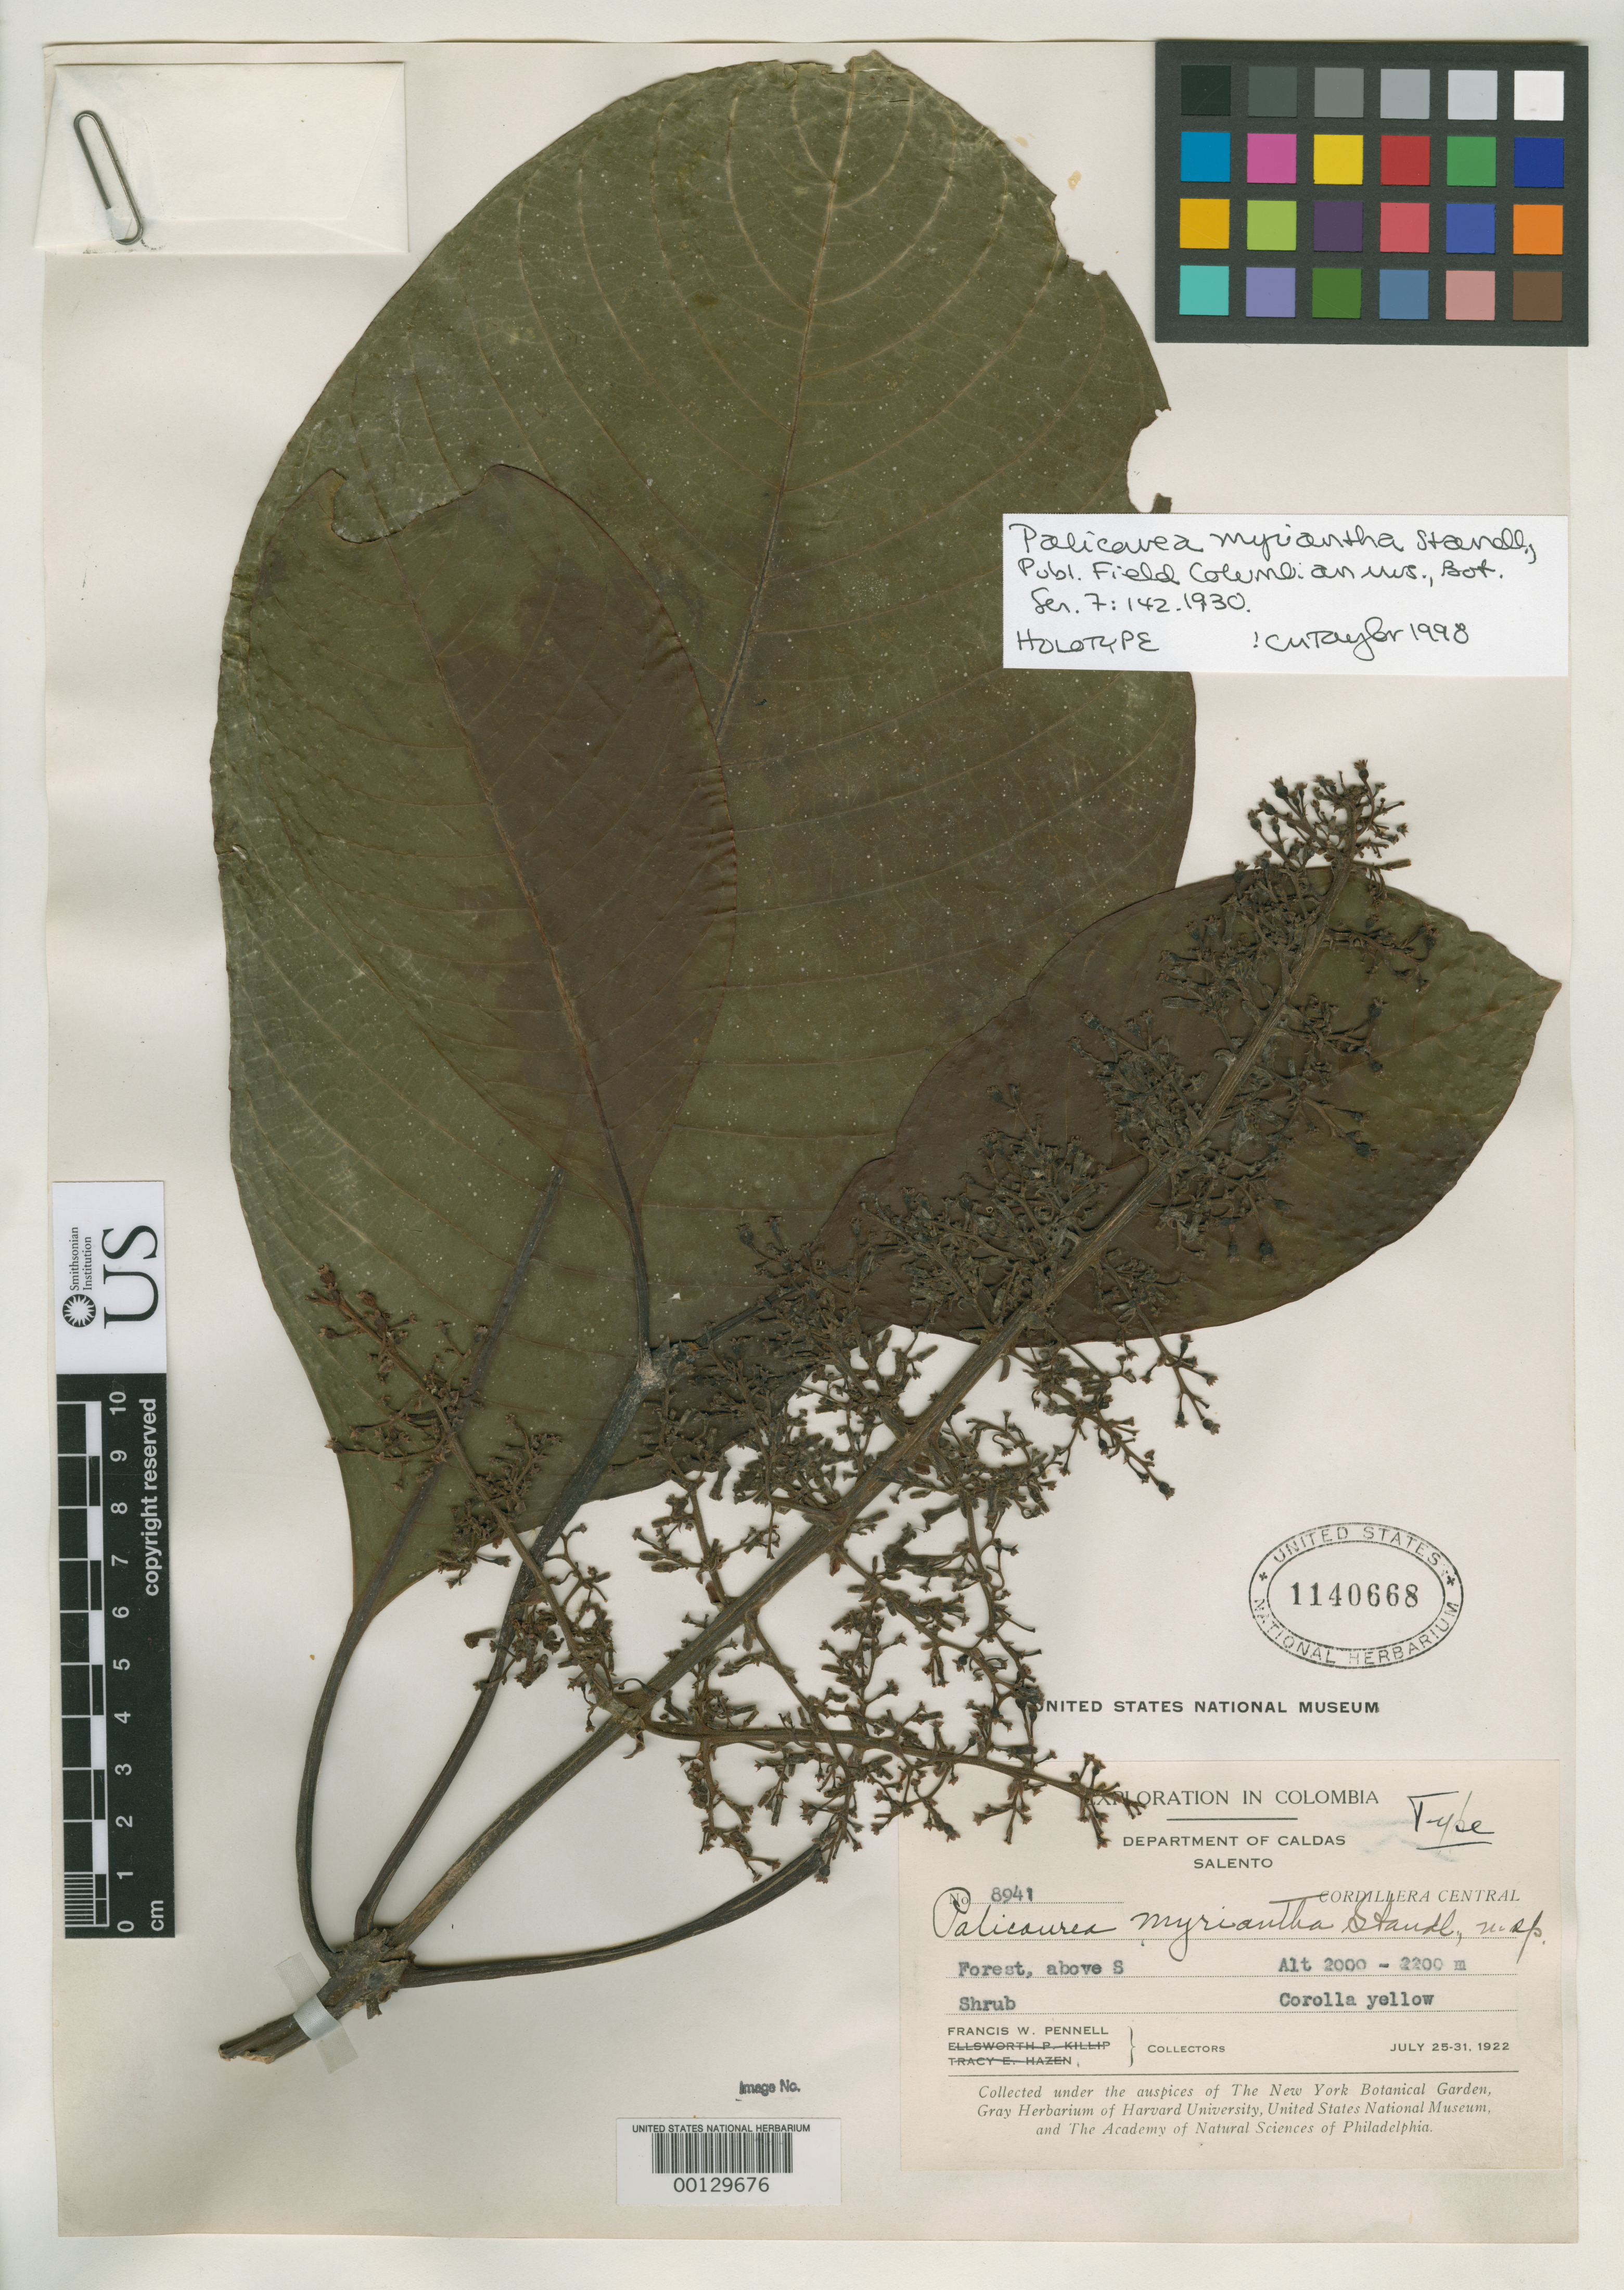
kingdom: Plantae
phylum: Tracheophyta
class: Magnoliopsida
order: Gentianales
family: Rubiaceae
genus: Palicourea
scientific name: Palicourea myriantha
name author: Standl.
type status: Holotype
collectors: F. W. Pennell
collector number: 8941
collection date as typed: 25 Jul 1922 to 31 Jul 1922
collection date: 1922-07-25/1922-07-31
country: Colombia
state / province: Caldas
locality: Forest above Salento, Cordillera Central.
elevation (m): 2000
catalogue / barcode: US 1140668